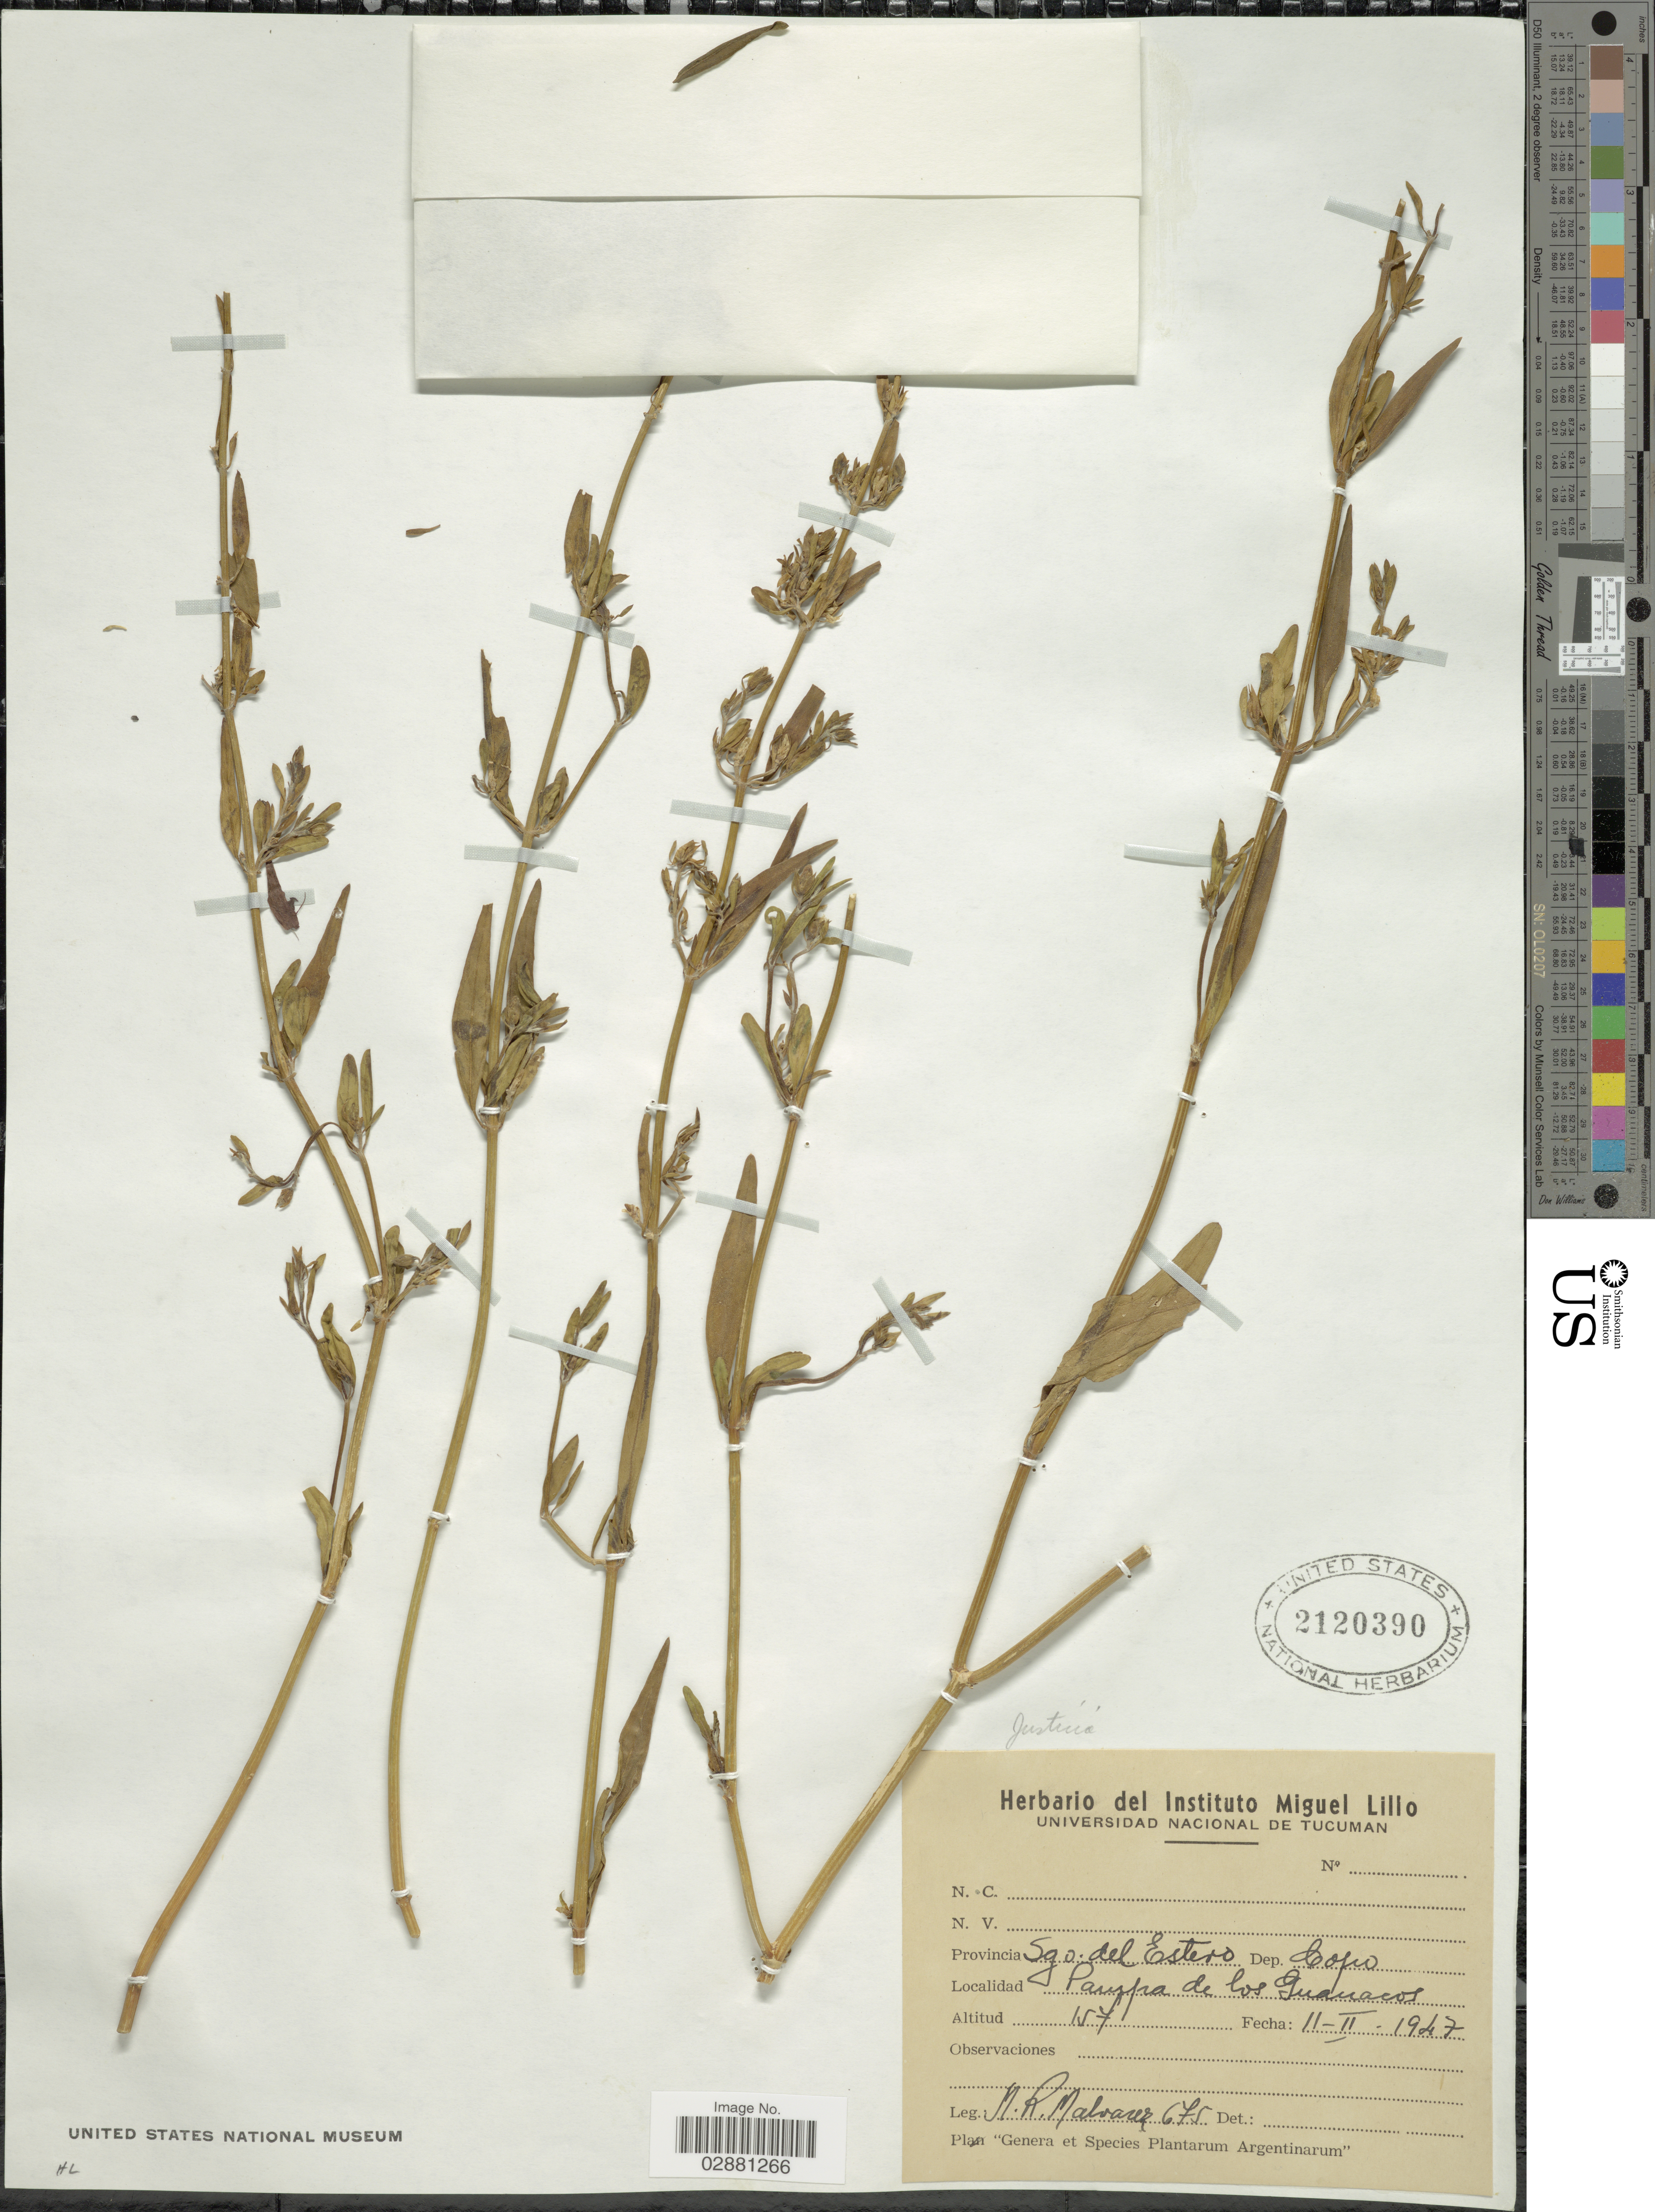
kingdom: Plantae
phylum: Tracheophyta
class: Magnoliopsida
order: Lamiales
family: Acanthaceae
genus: Justicia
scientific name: Justicia tweediana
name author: (Nees) Griseb.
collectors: M. Malvárez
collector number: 675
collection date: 1947-02-11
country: Argentina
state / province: Santiago del Estero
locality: Provincia Sgo del Estero, Dep. Copio, Pampa de los Guanacos.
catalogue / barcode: US 2120390